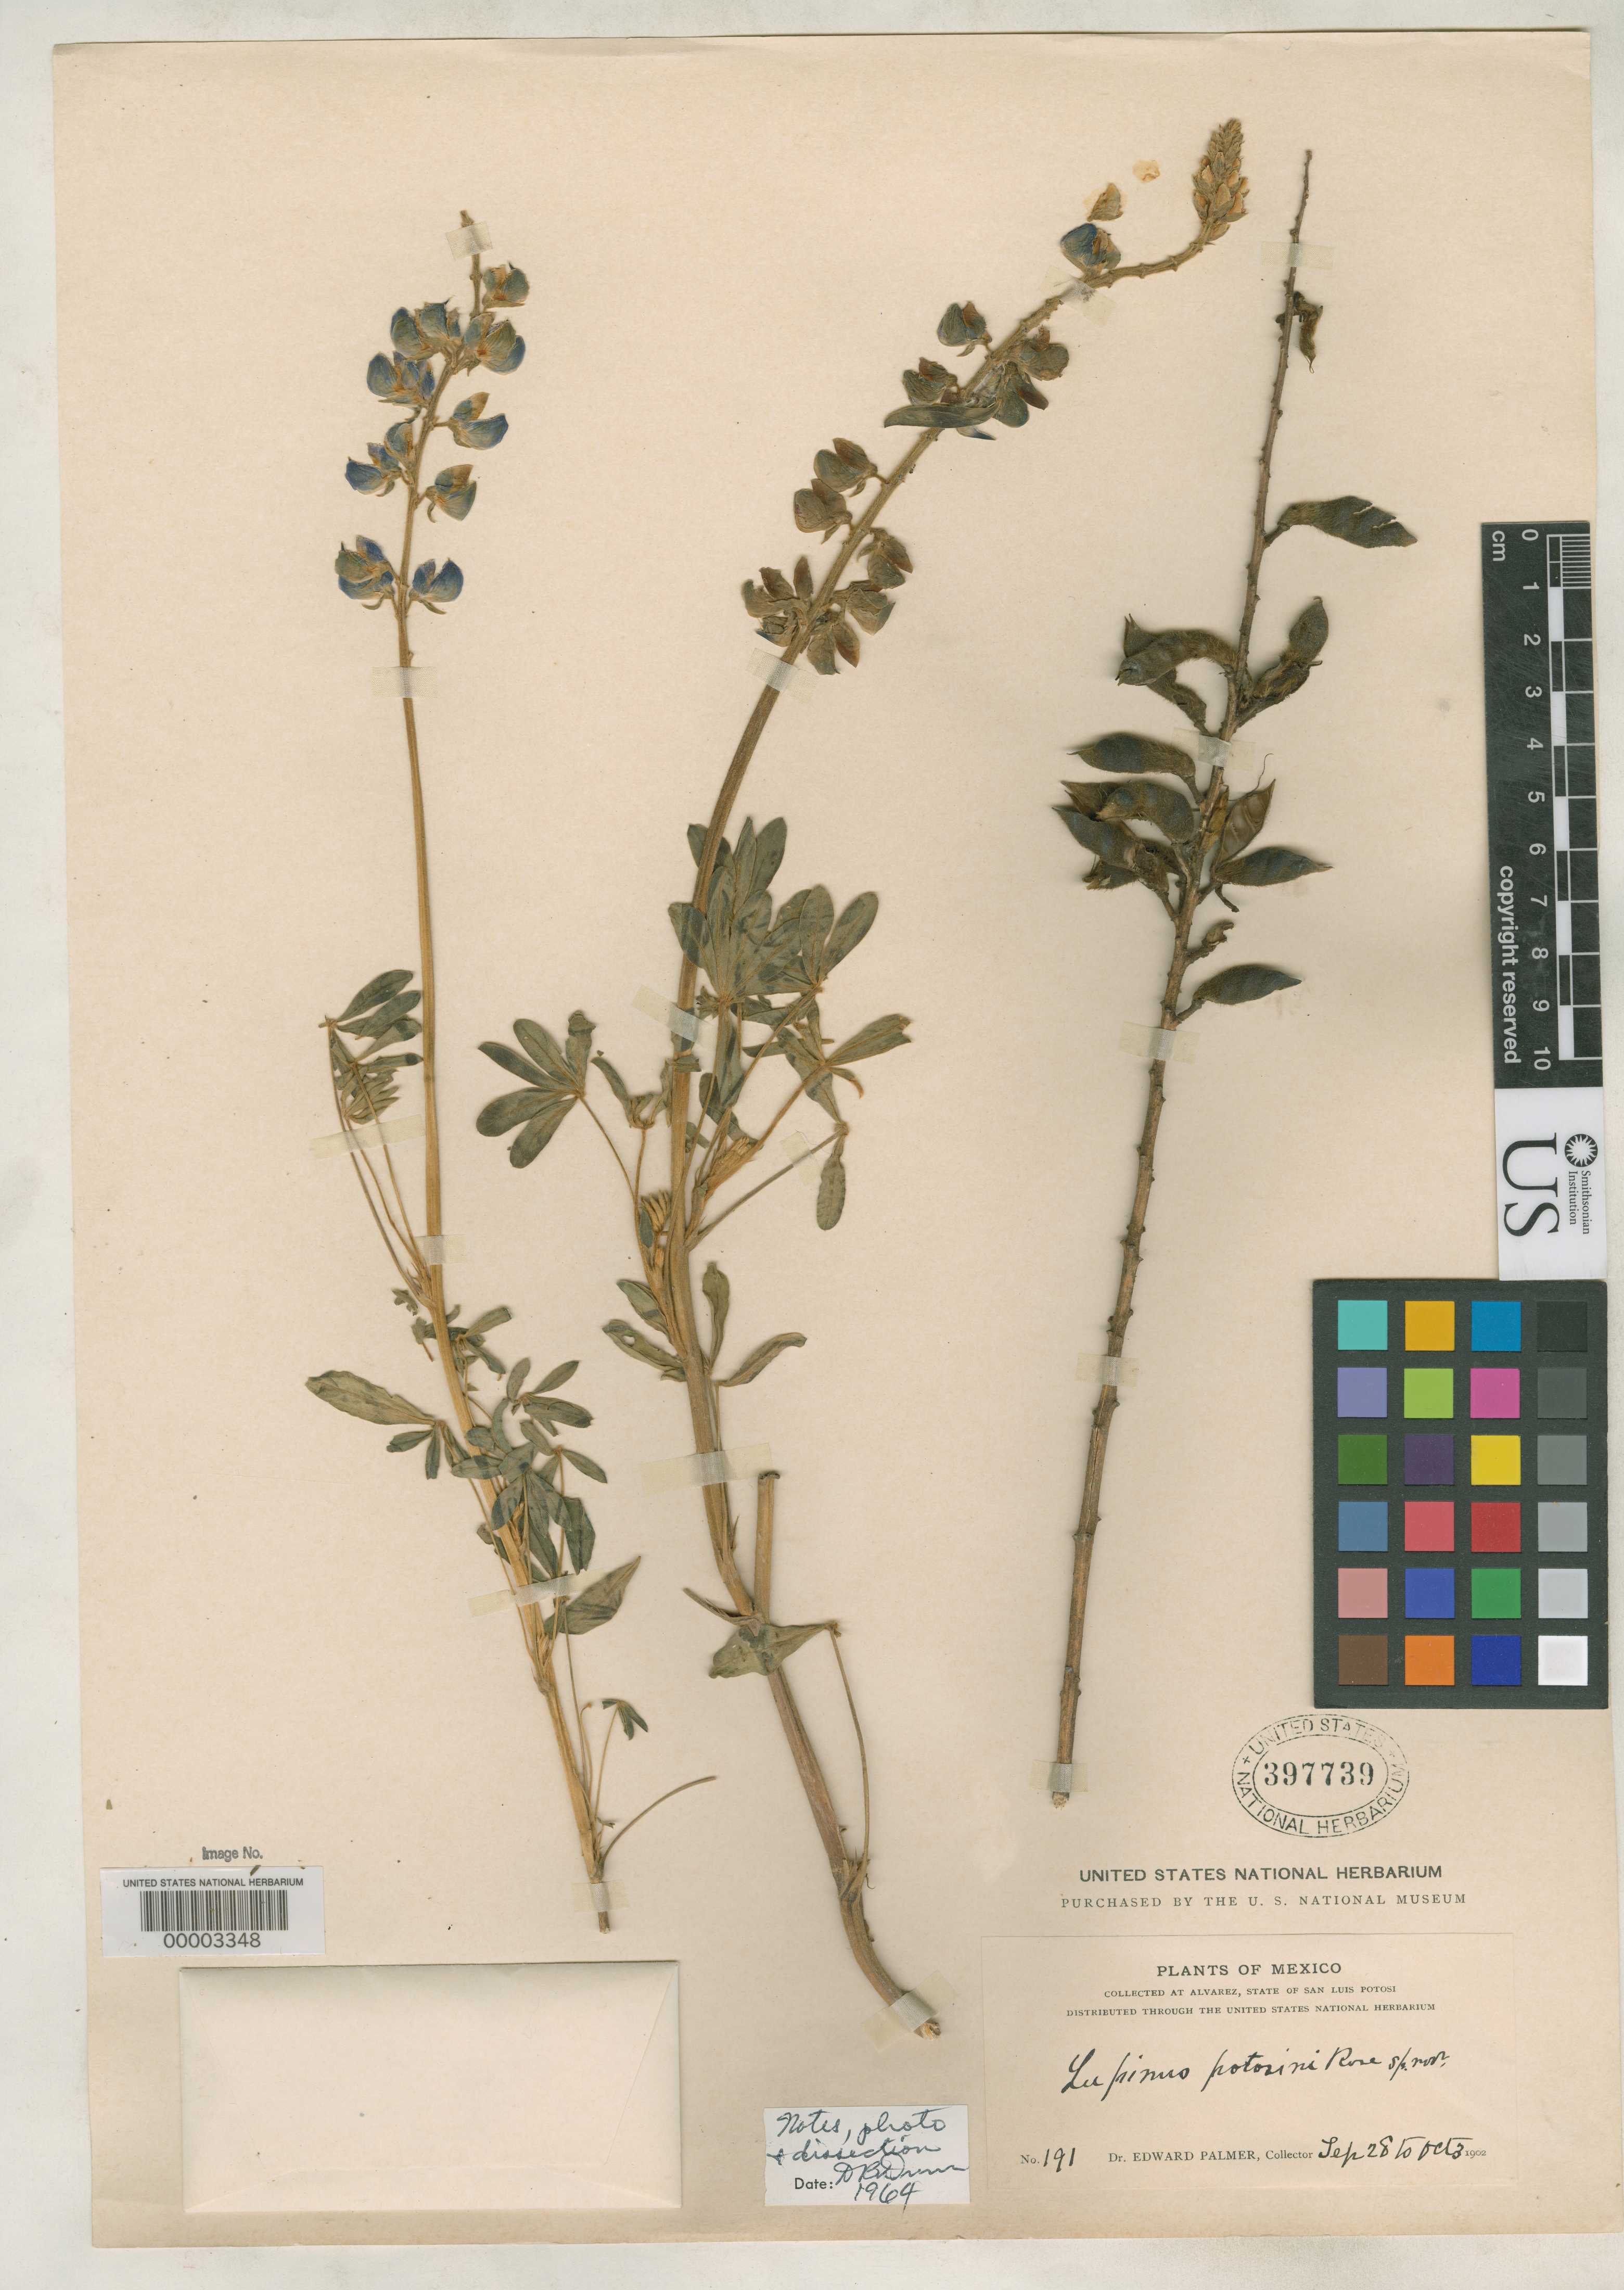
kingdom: Plantae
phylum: Tracheophyta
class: Magnoliopsida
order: Fabales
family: Fabaceae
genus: Lupinus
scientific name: Lupinus potosinus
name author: Rose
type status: Holotype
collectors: E. Palmer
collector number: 191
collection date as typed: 28 Sep 1902 to 03 Oct 1902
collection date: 1902-09-28/1902-10-03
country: Mexico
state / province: San Luis Potosi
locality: Alvarez.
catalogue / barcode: US 397739